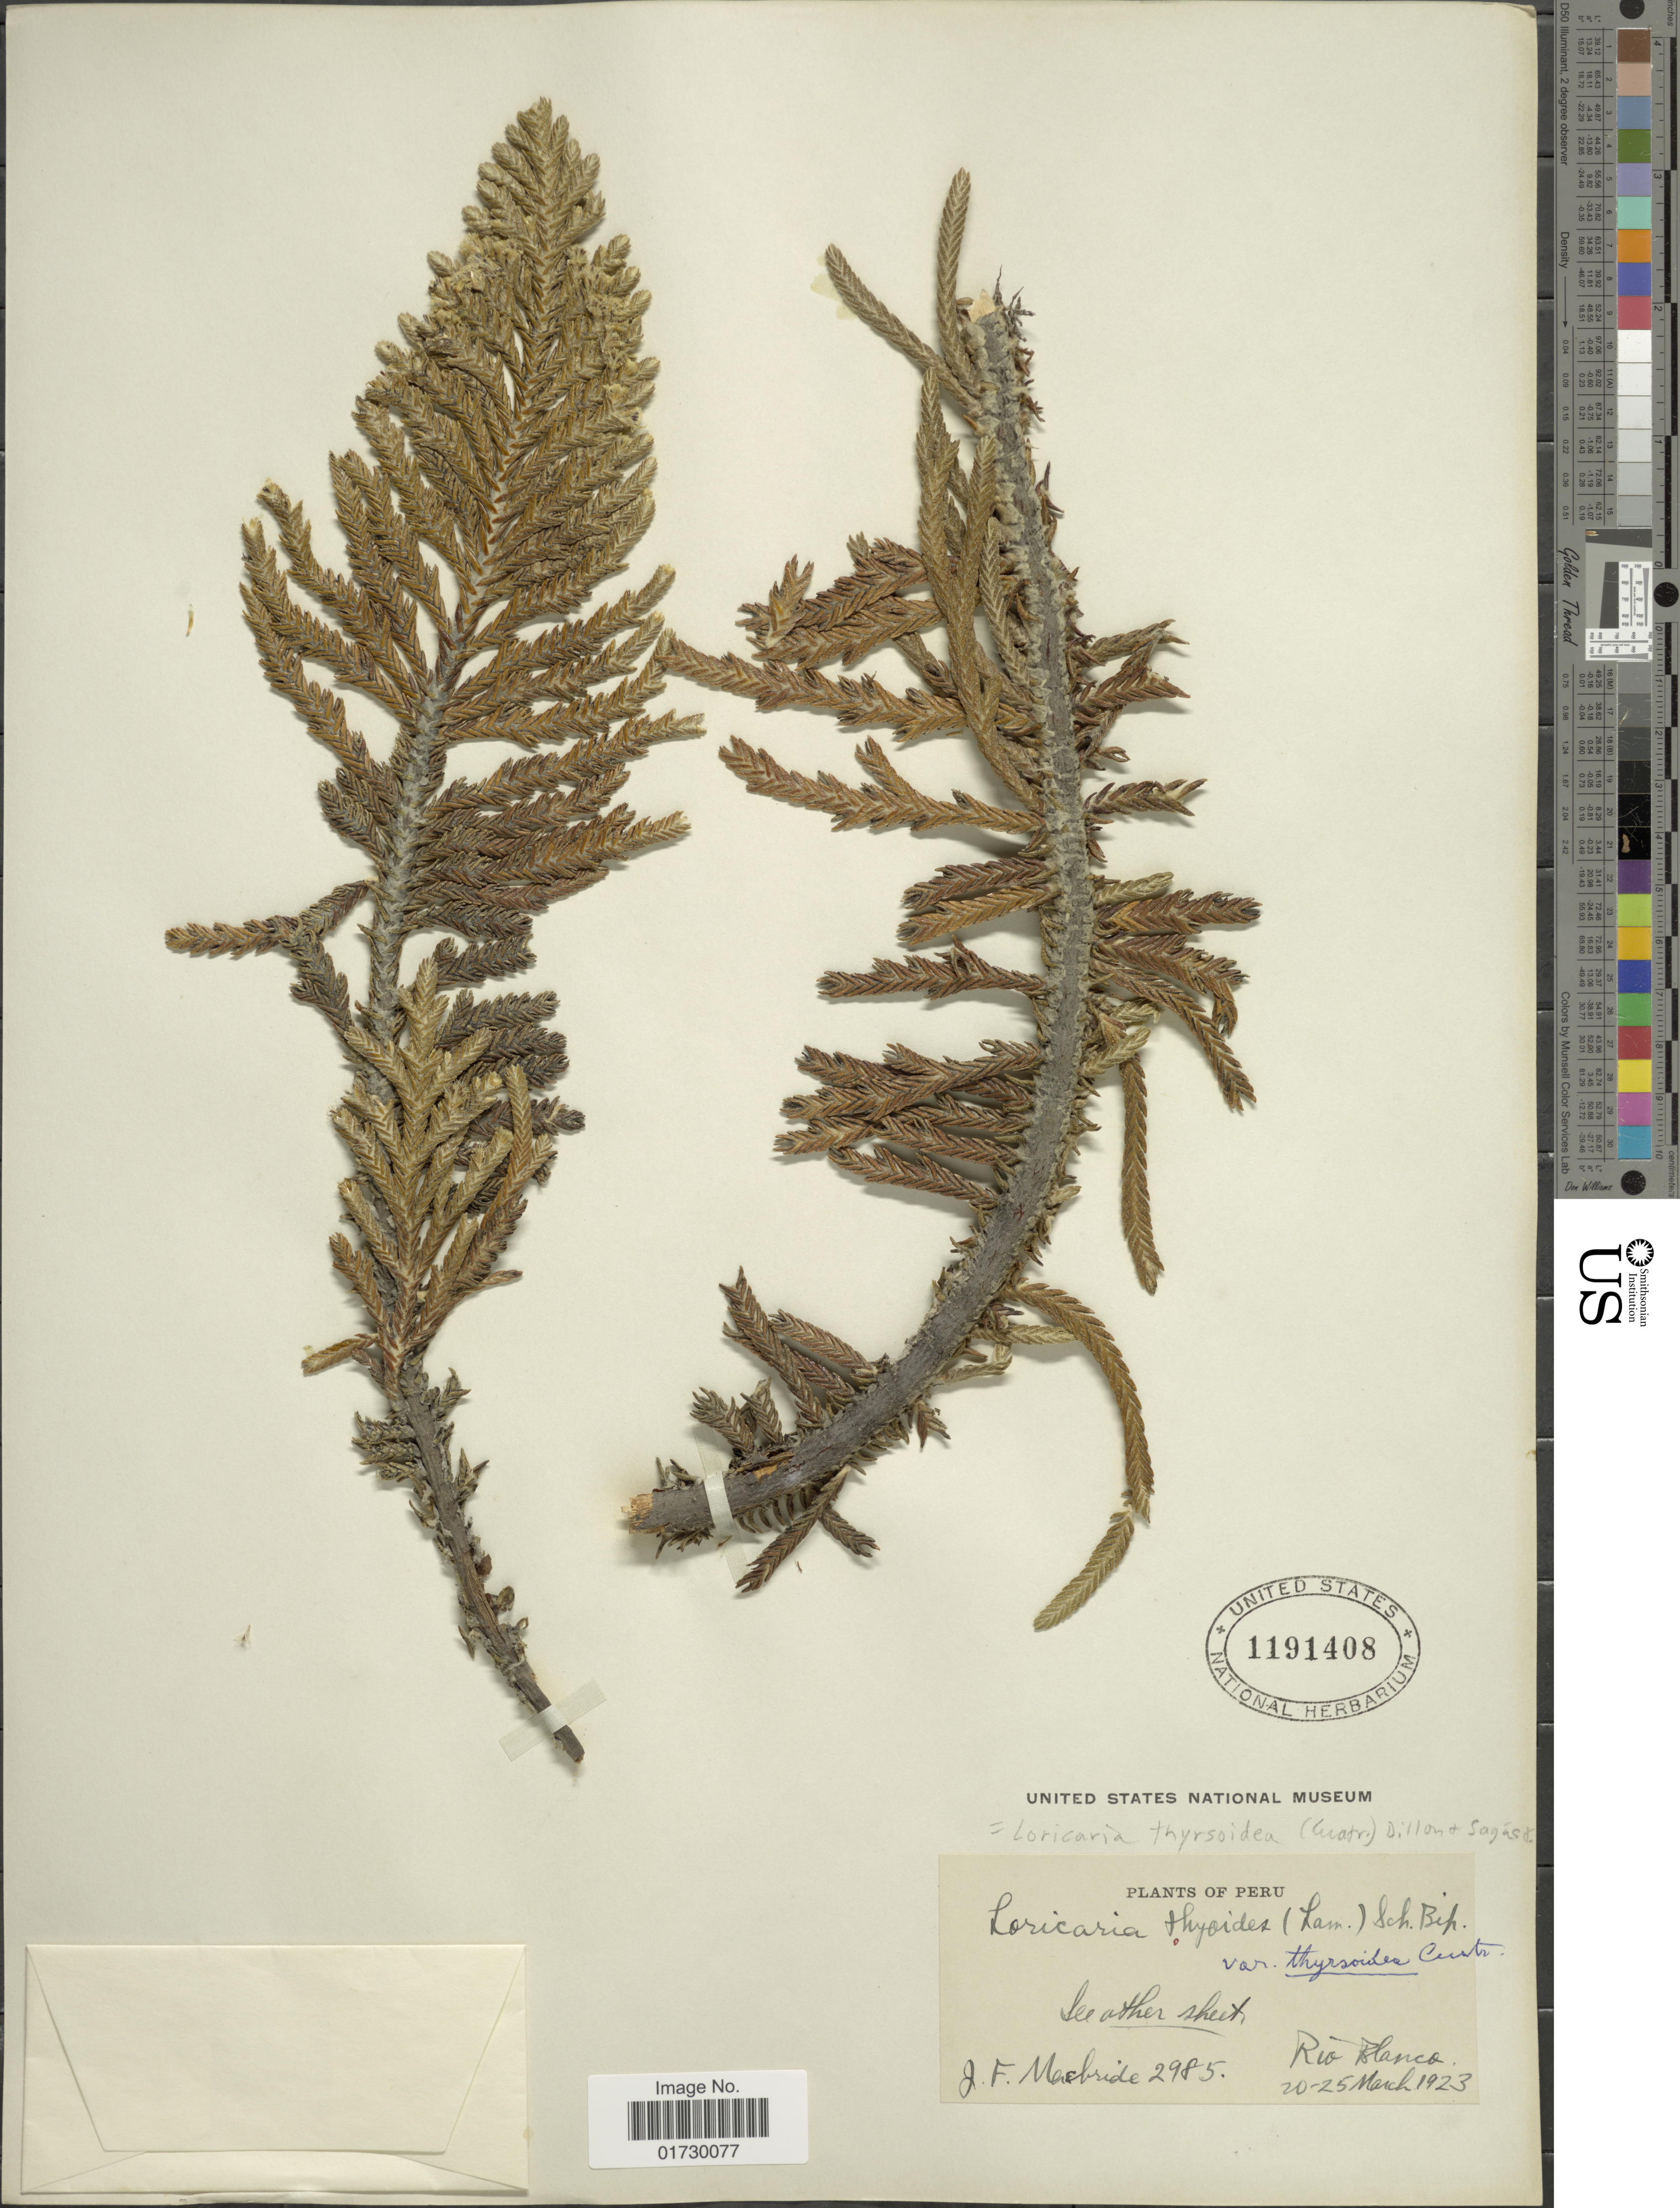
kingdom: Plantae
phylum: Tracheophyta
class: Magnoliopsida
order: Asterales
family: Asteraceae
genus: Loricaria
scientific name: Loricaria thyrsoidea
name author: (Cuatrec.) M.O. Dillon & Sagást.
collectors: J. F. Macbride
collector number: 2985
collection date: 1923-03-20/1923-03-25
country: Peru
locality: Rio Blanco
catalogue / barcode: US 1191408